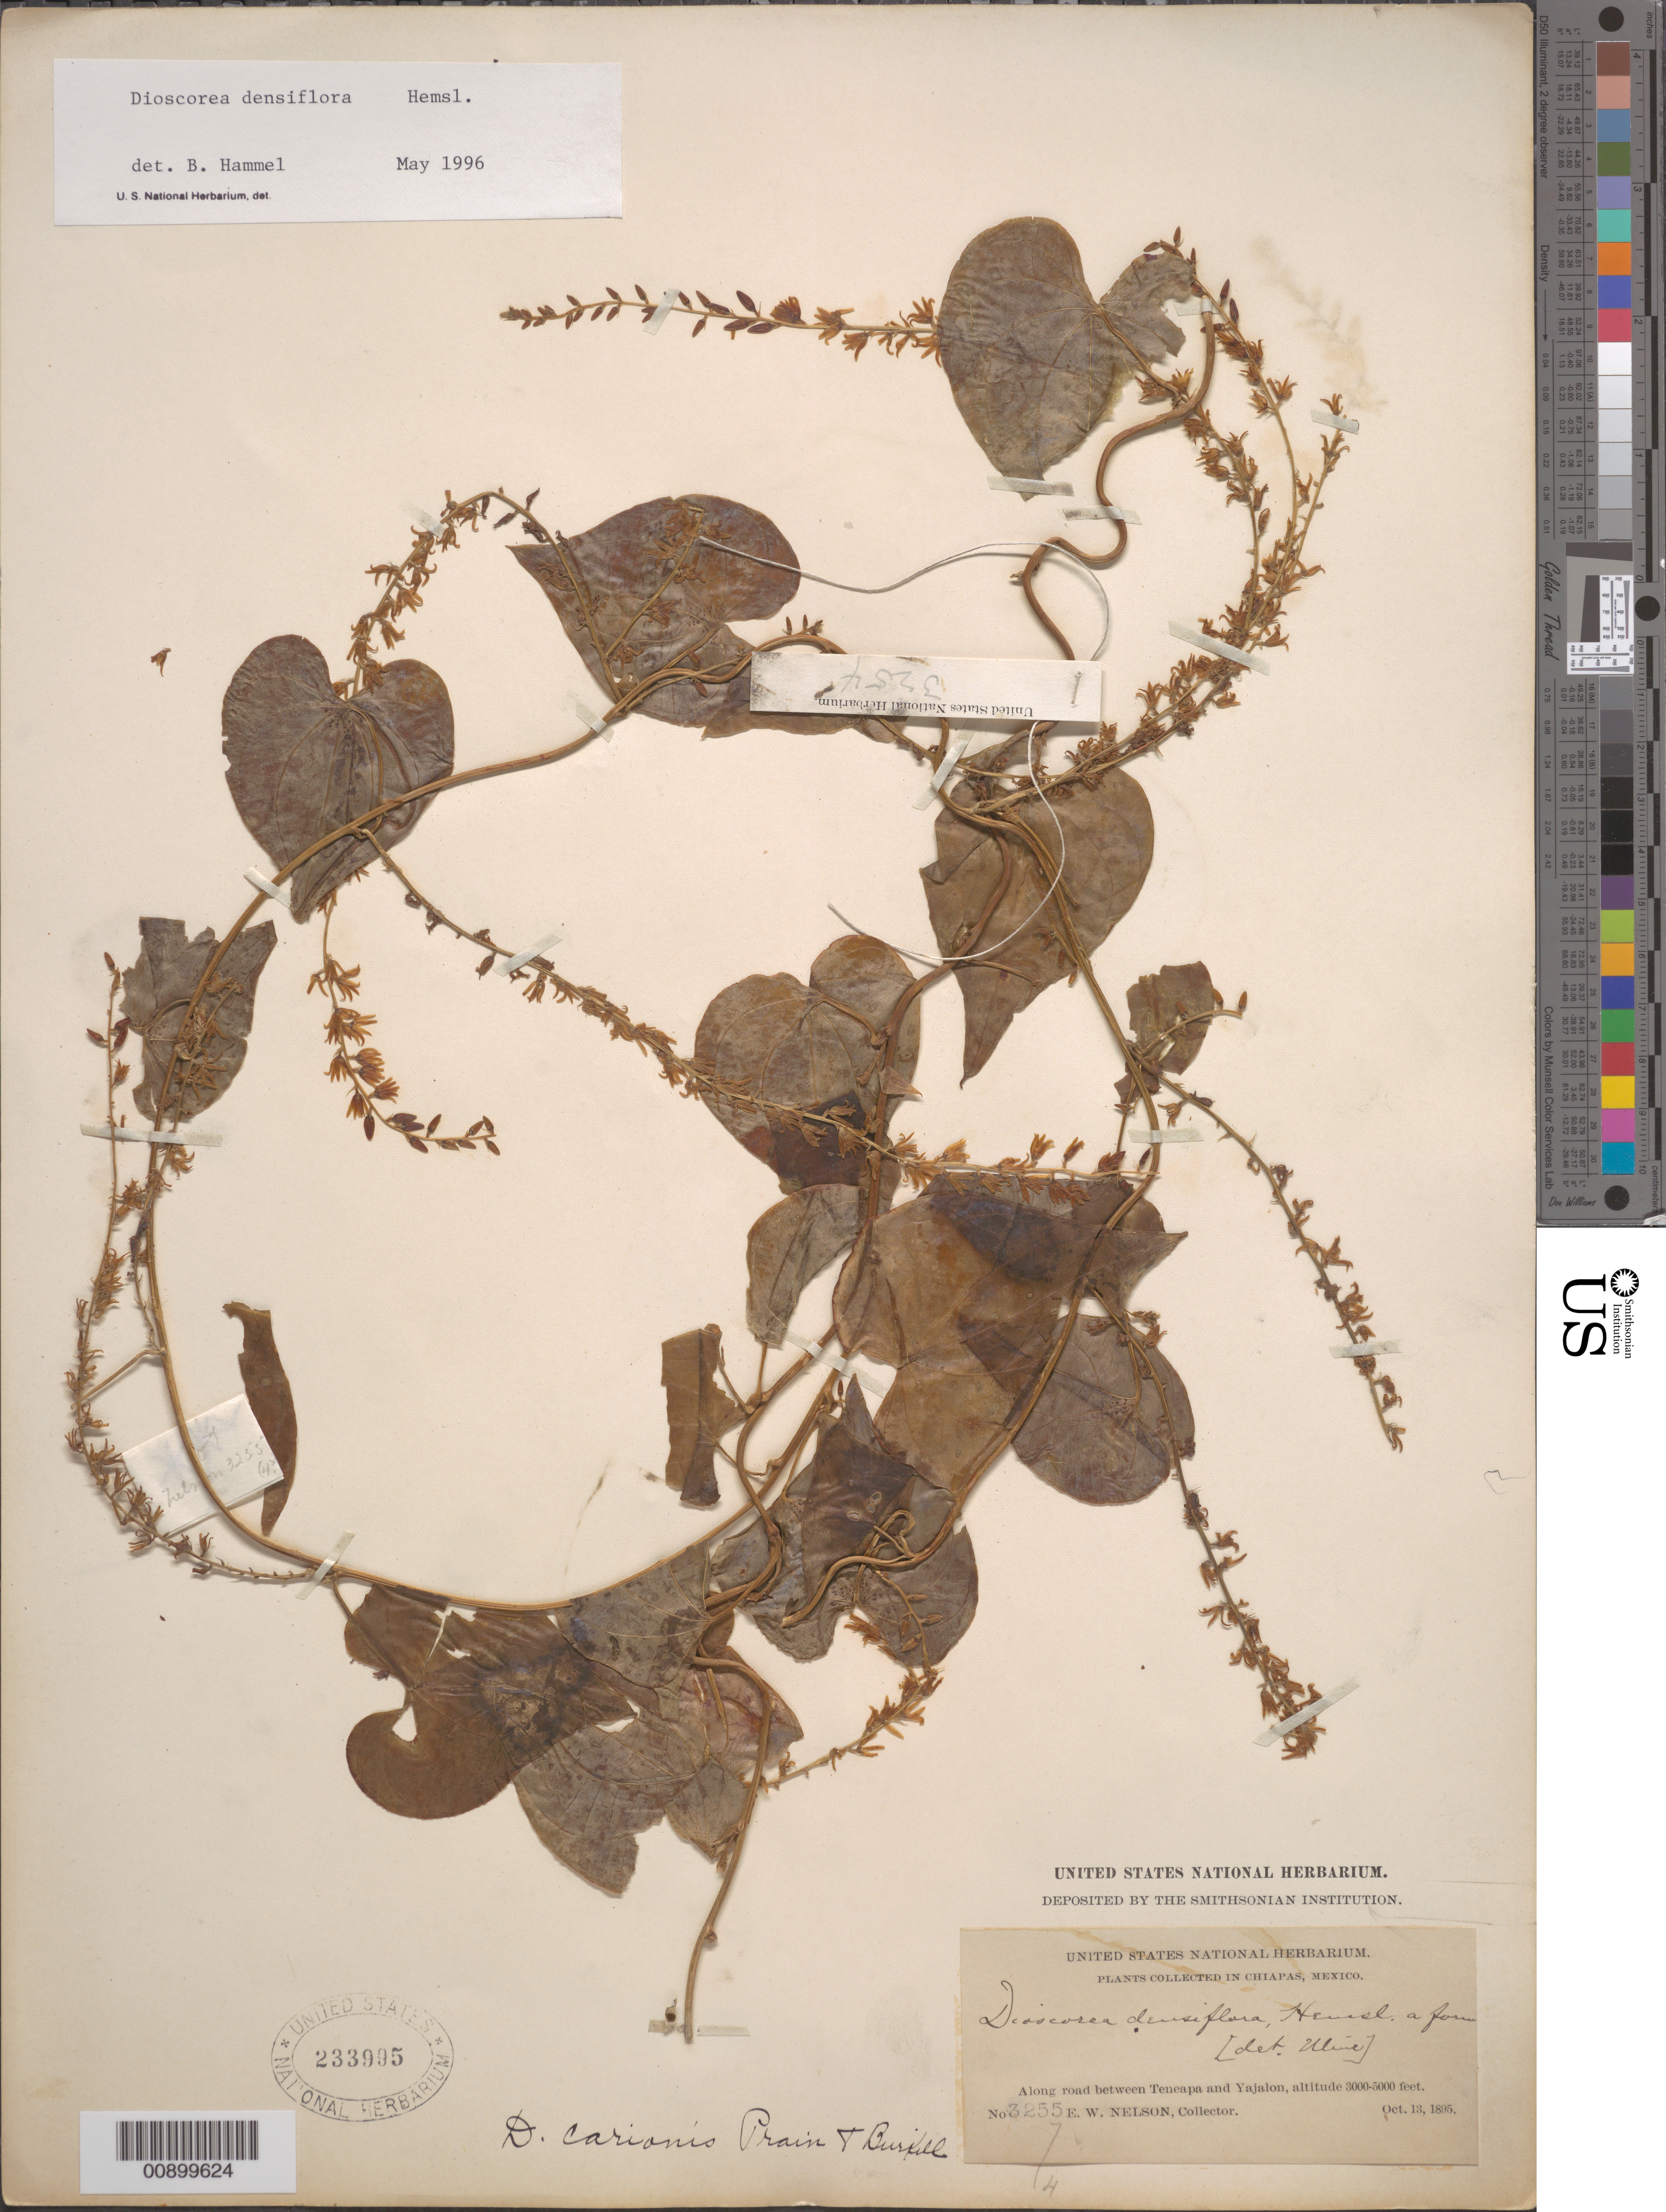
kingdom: Plantae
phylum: Tracheophyta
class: Liliopsida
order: Dioscoreales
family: Dioscoreaceae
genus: Dioscorea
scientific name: Dioscorea densiflora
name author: Hemsl.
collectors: E. W. Nelson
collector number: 3255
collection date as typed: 13 Oct 1895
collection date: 1895-10-13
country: Mexico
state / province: Chiapas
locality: Along road between Teneapa and Yajalon, Chiapas.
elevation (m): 914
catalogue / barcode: US 233995